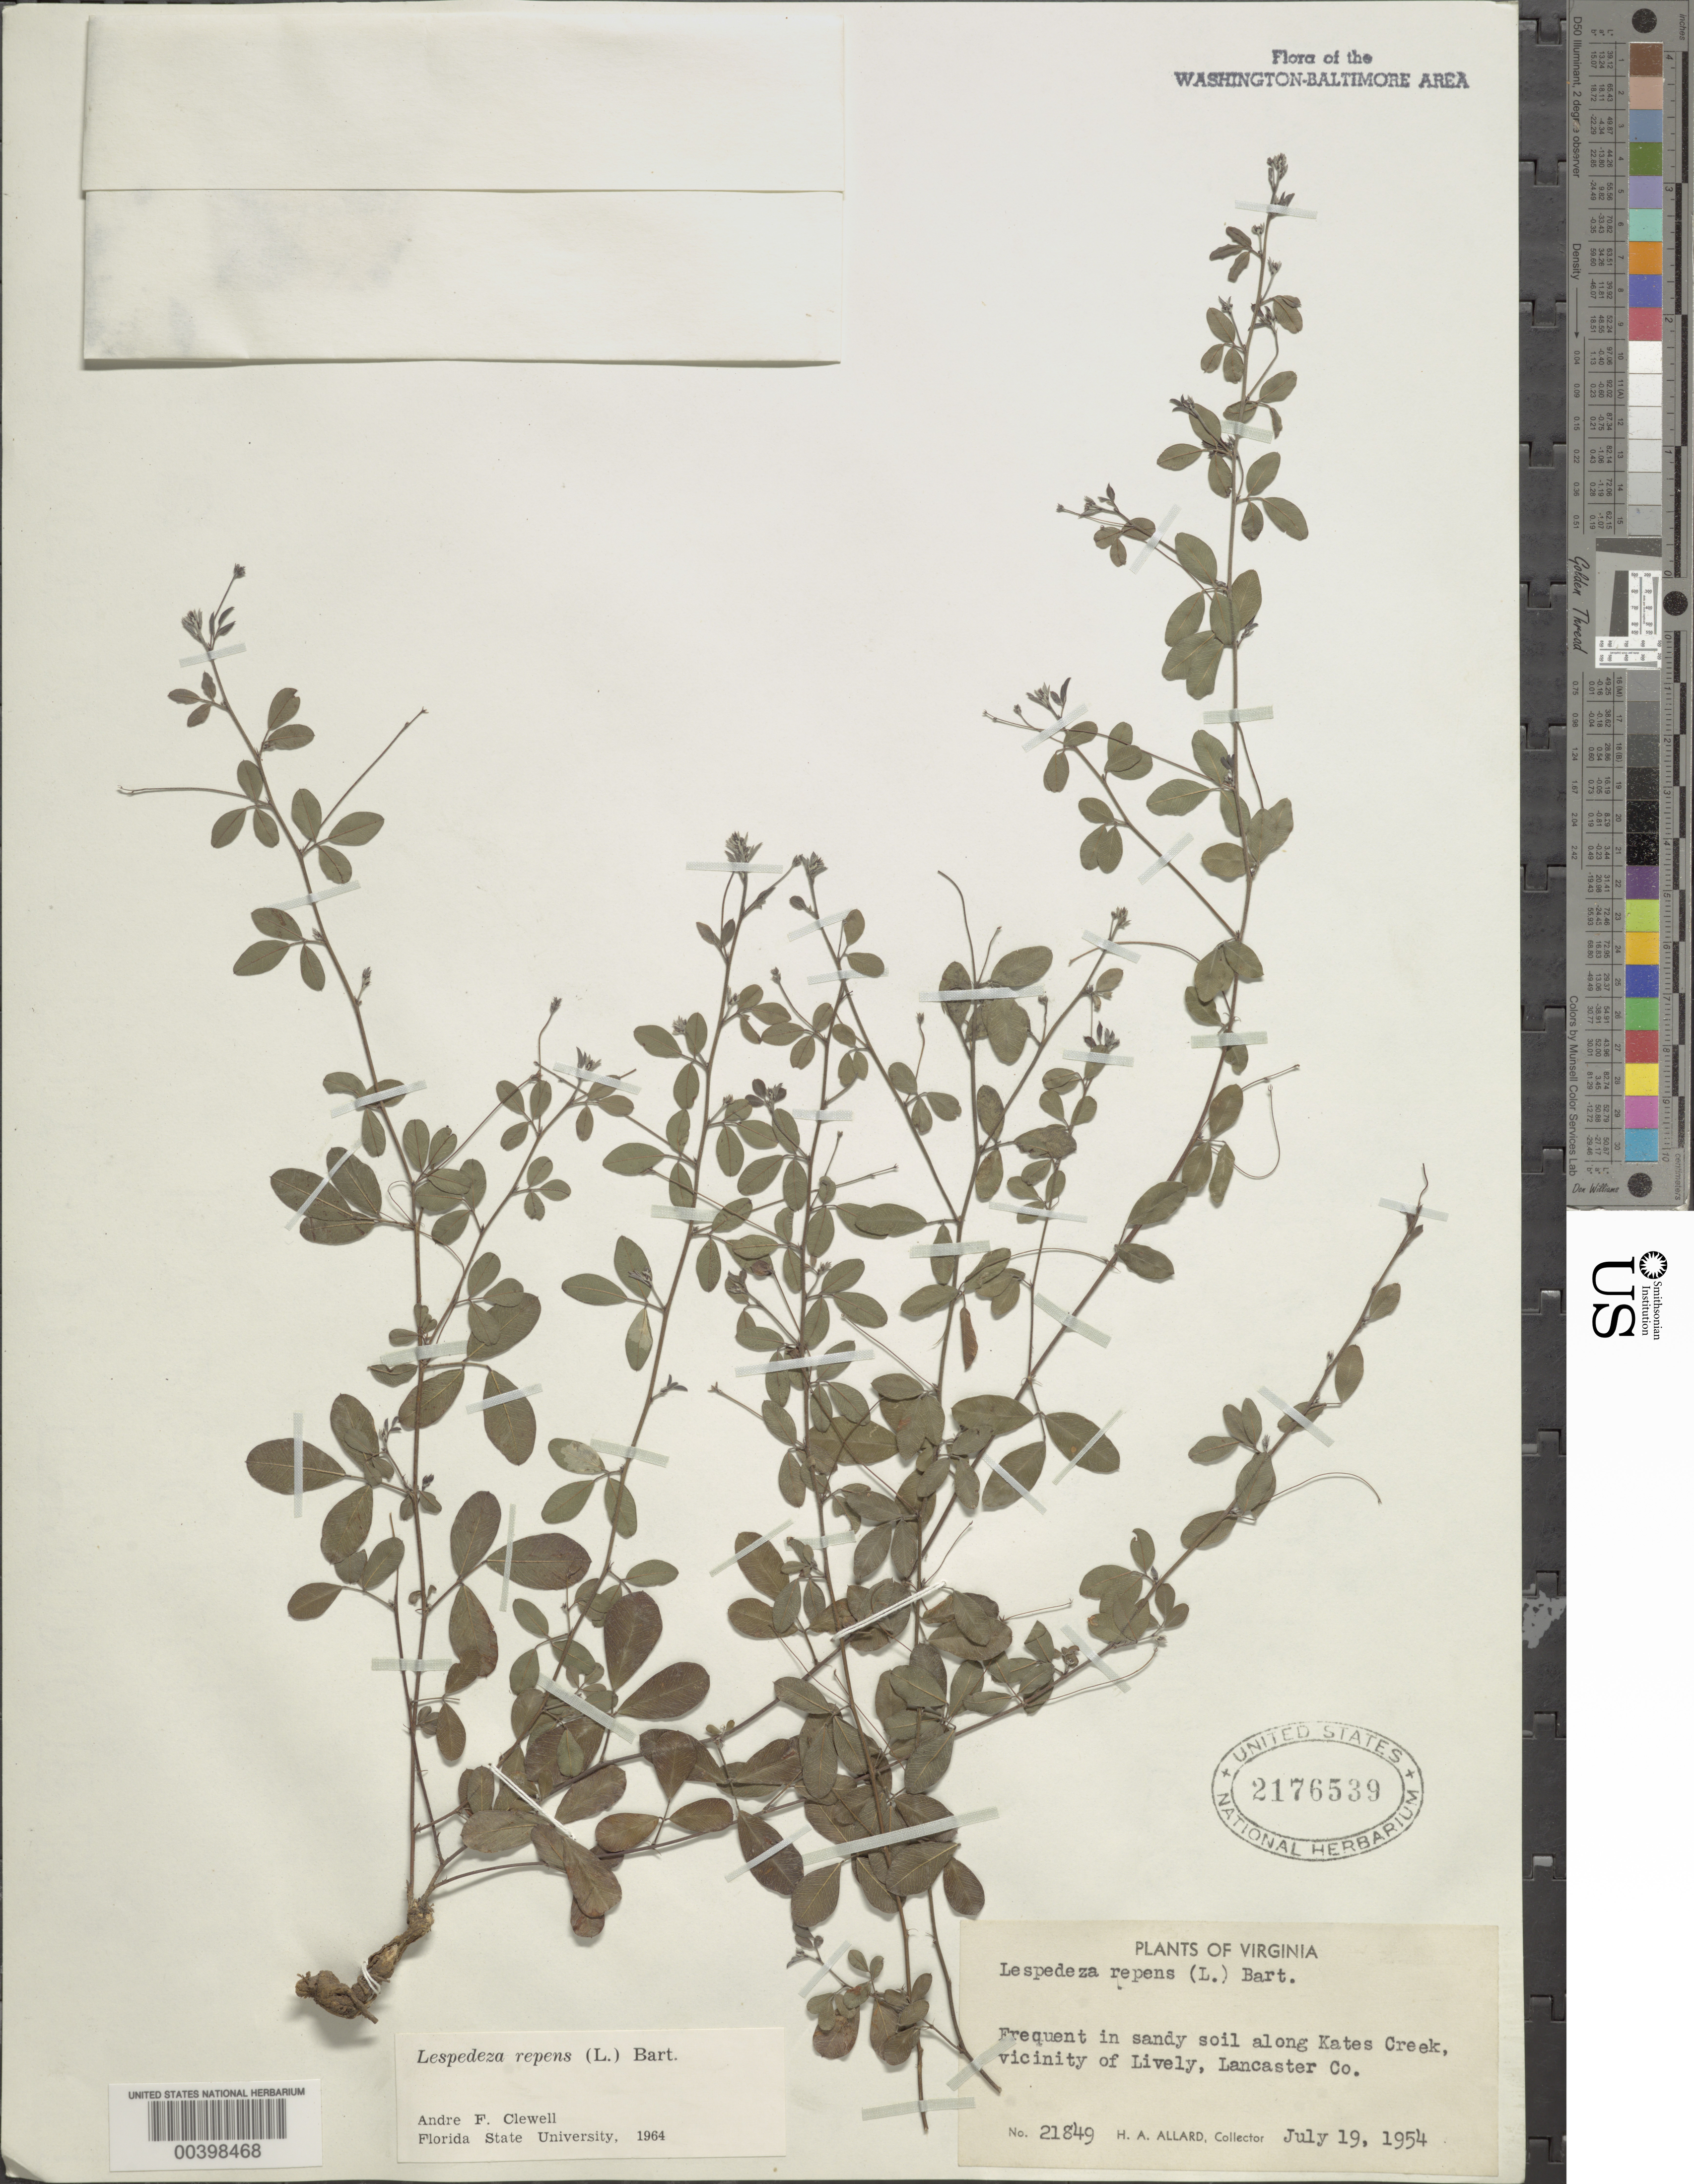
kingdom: Plantae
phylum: Tracheophyta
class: Magnoliopsida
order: Fabales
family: Fabaceae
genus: Lespedeza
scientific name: Lespedeza repens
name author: (L.) W.P.C. Barton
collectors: H. A. Allard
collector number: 21849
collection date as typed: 19 Jul 1954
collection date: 1954-07-19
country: United States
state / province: Virginia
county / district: Lancaster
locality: Kates Creek, Lively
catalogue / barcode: US 2176539